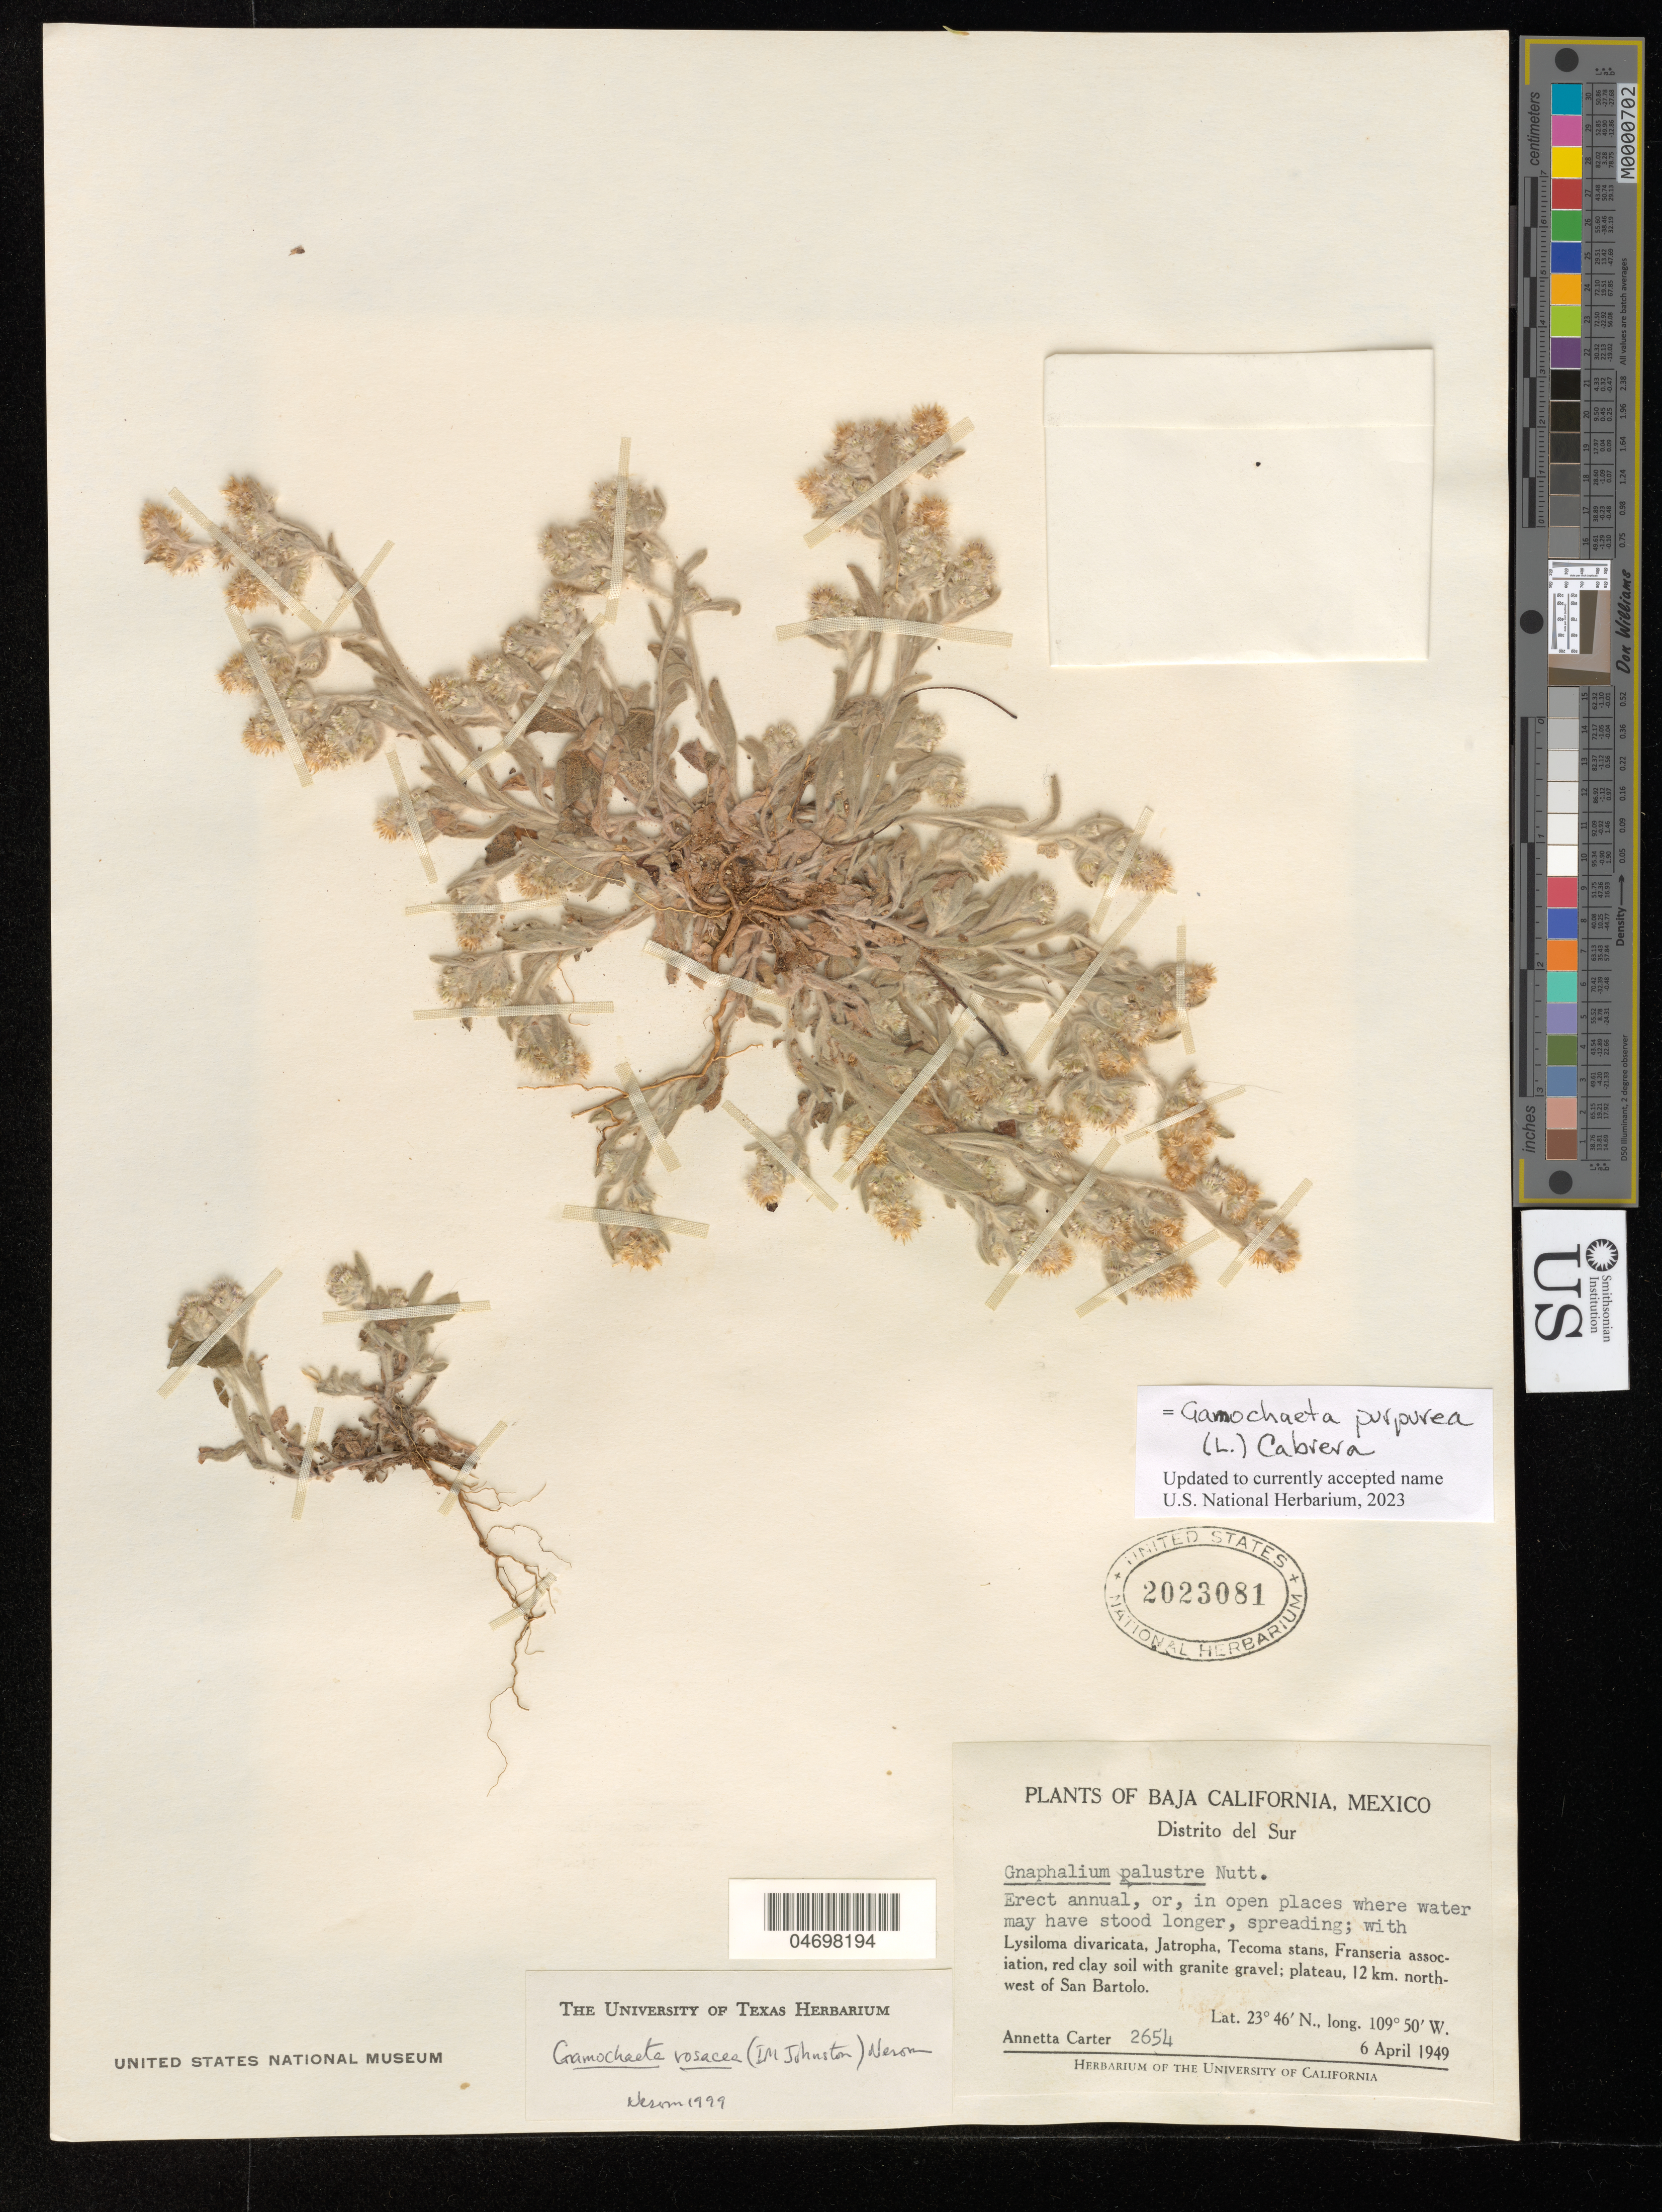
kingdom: Plantae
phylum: Tracheophyta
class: Magnoliopsida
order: Asterales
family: Asteraceae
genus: Gamochaeta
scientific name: Gamochaeta purpurea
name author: (L.) Cabrera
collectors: A. Carter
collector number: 2654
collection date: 1949-04-06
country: Mexico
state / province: Baja California Sur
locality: Distrito del Sur, open plateau 12 km. northwest of San Bartolo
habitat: In open places where water may have stood longer, red clay soil with granite gravel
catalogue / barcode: US 2023081